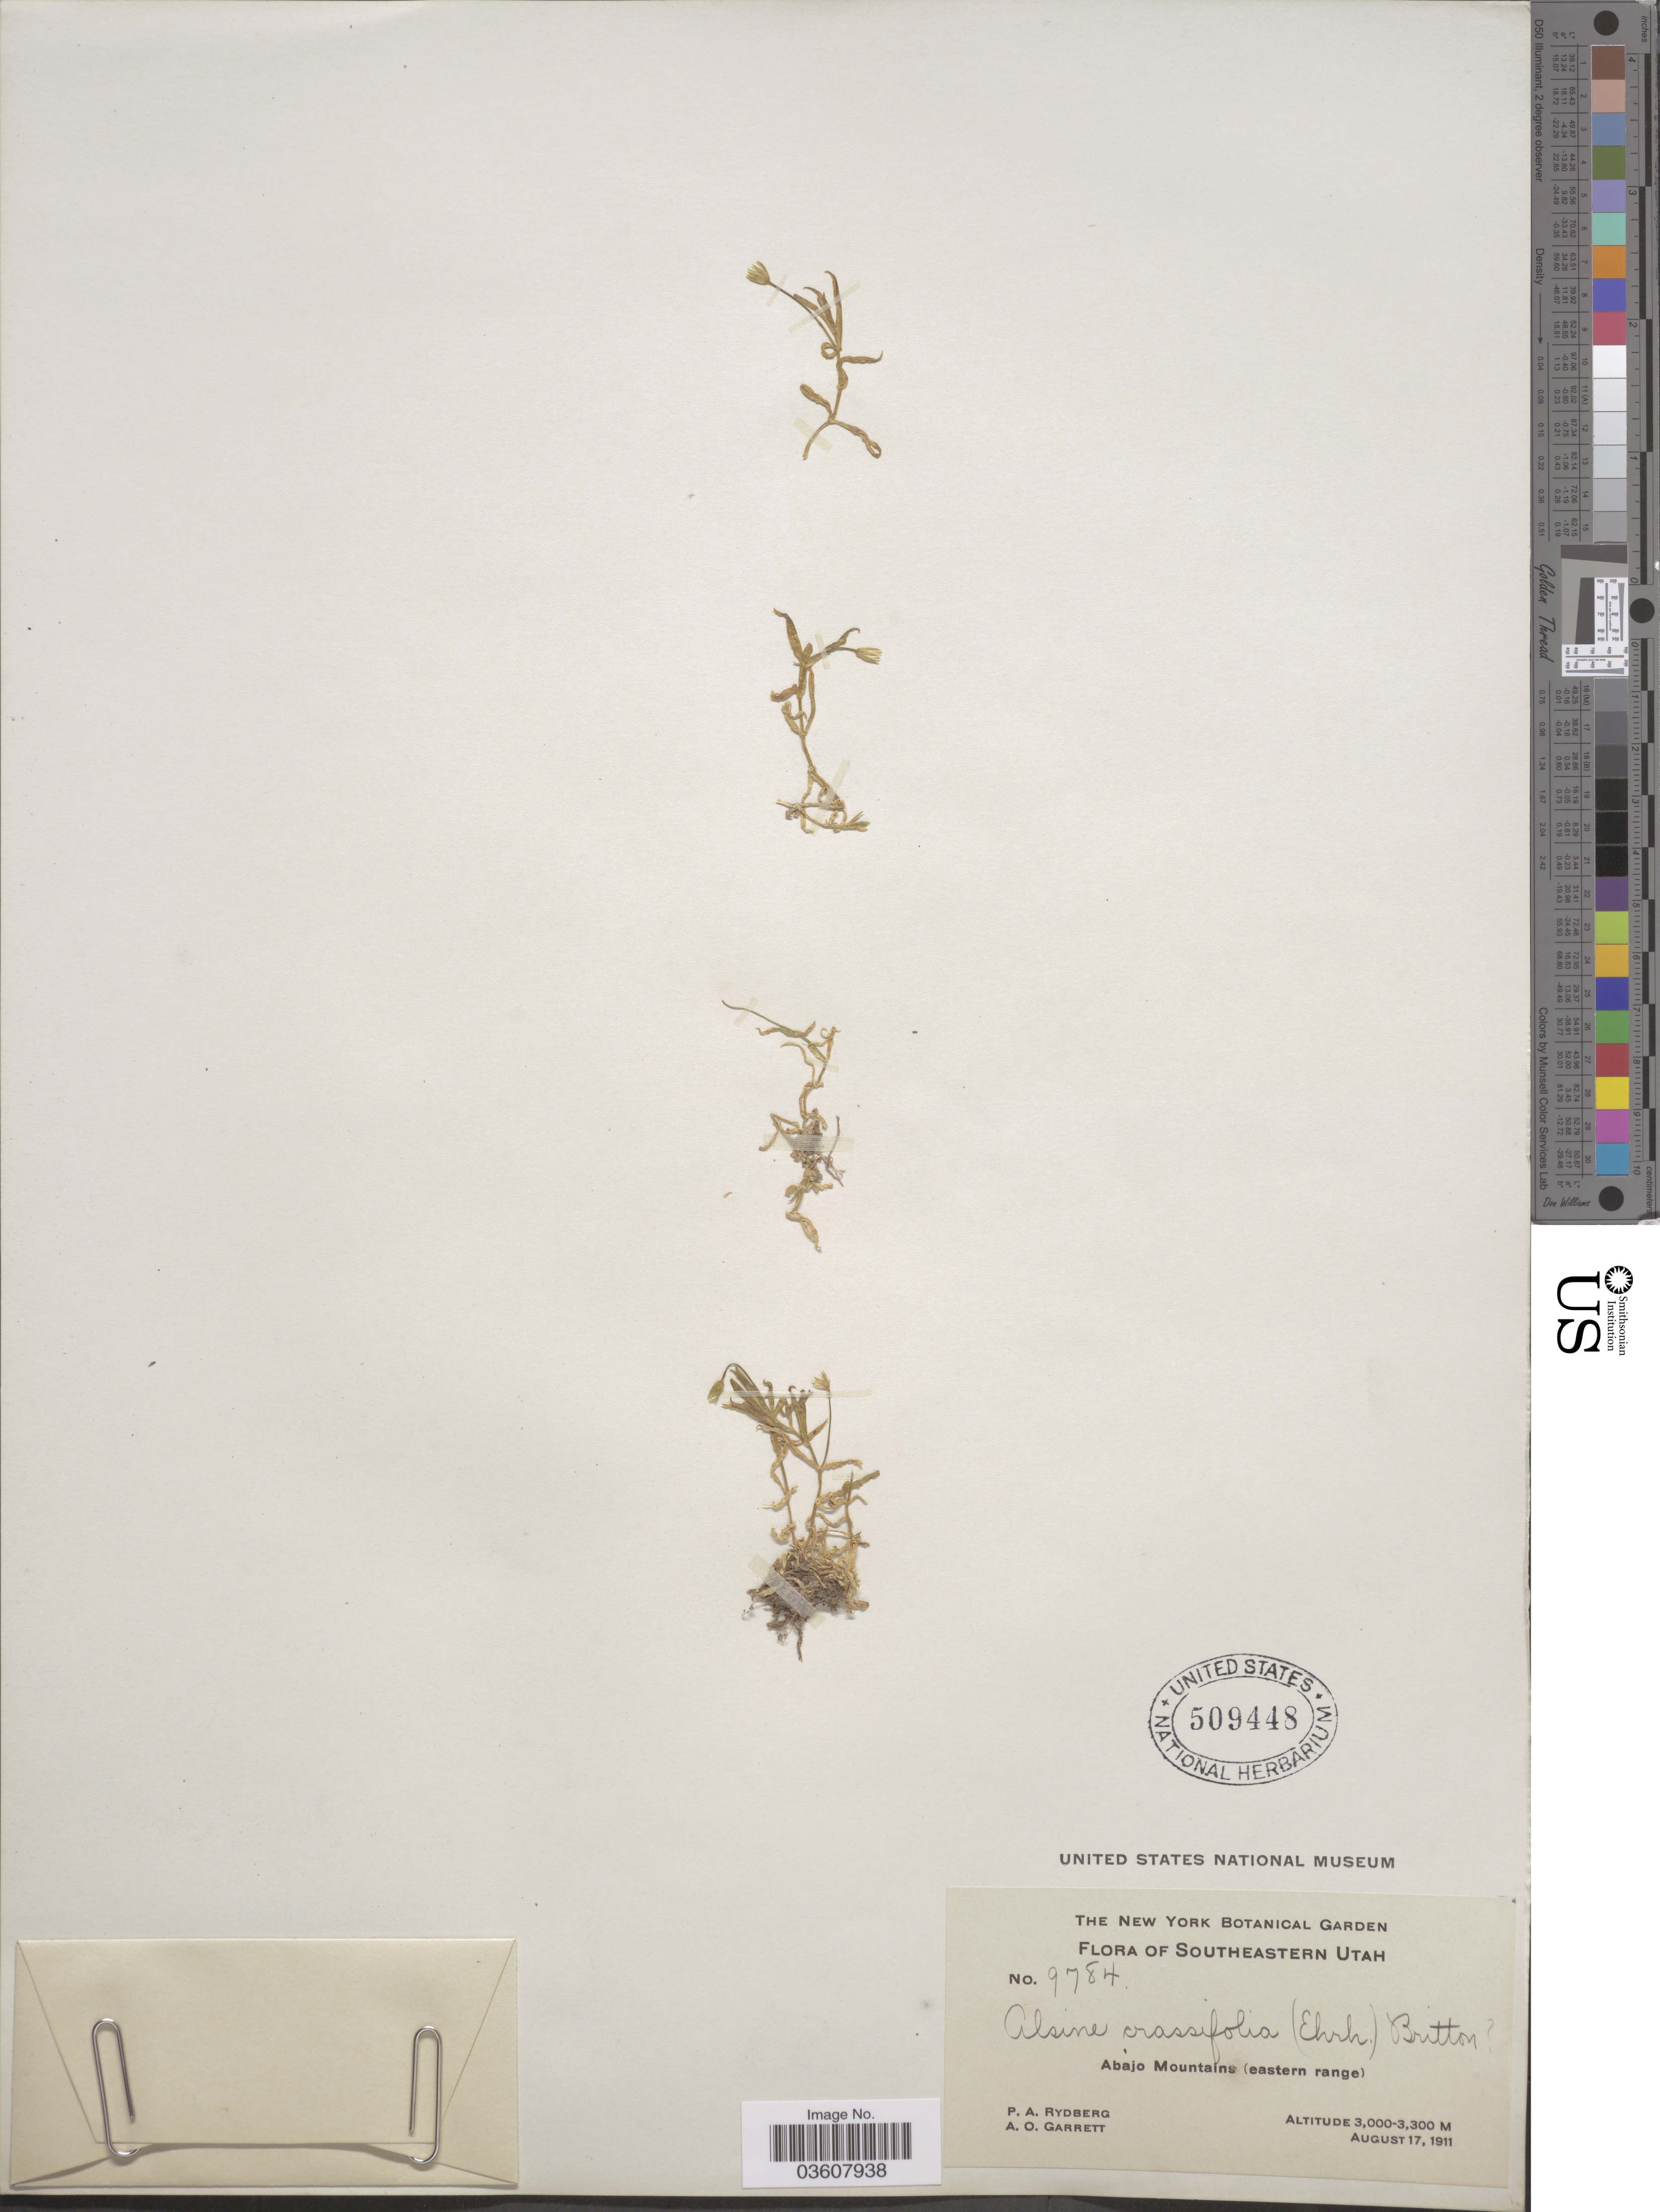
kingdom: Plantae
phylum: Tracheophyta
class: Magnoliopsida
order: Caryophyllales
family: Caryophyllaceae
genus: Stellaria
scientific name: Stellaria crassifolia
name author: Ehrh.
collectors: P. A. Rydberg & A. O. Garrett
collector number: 9784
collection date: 1911-08-17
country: United States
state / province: Utah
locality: Southeastern Utah. Abajo Mountains (eastern range).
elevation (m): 3000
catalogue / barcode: US 509448